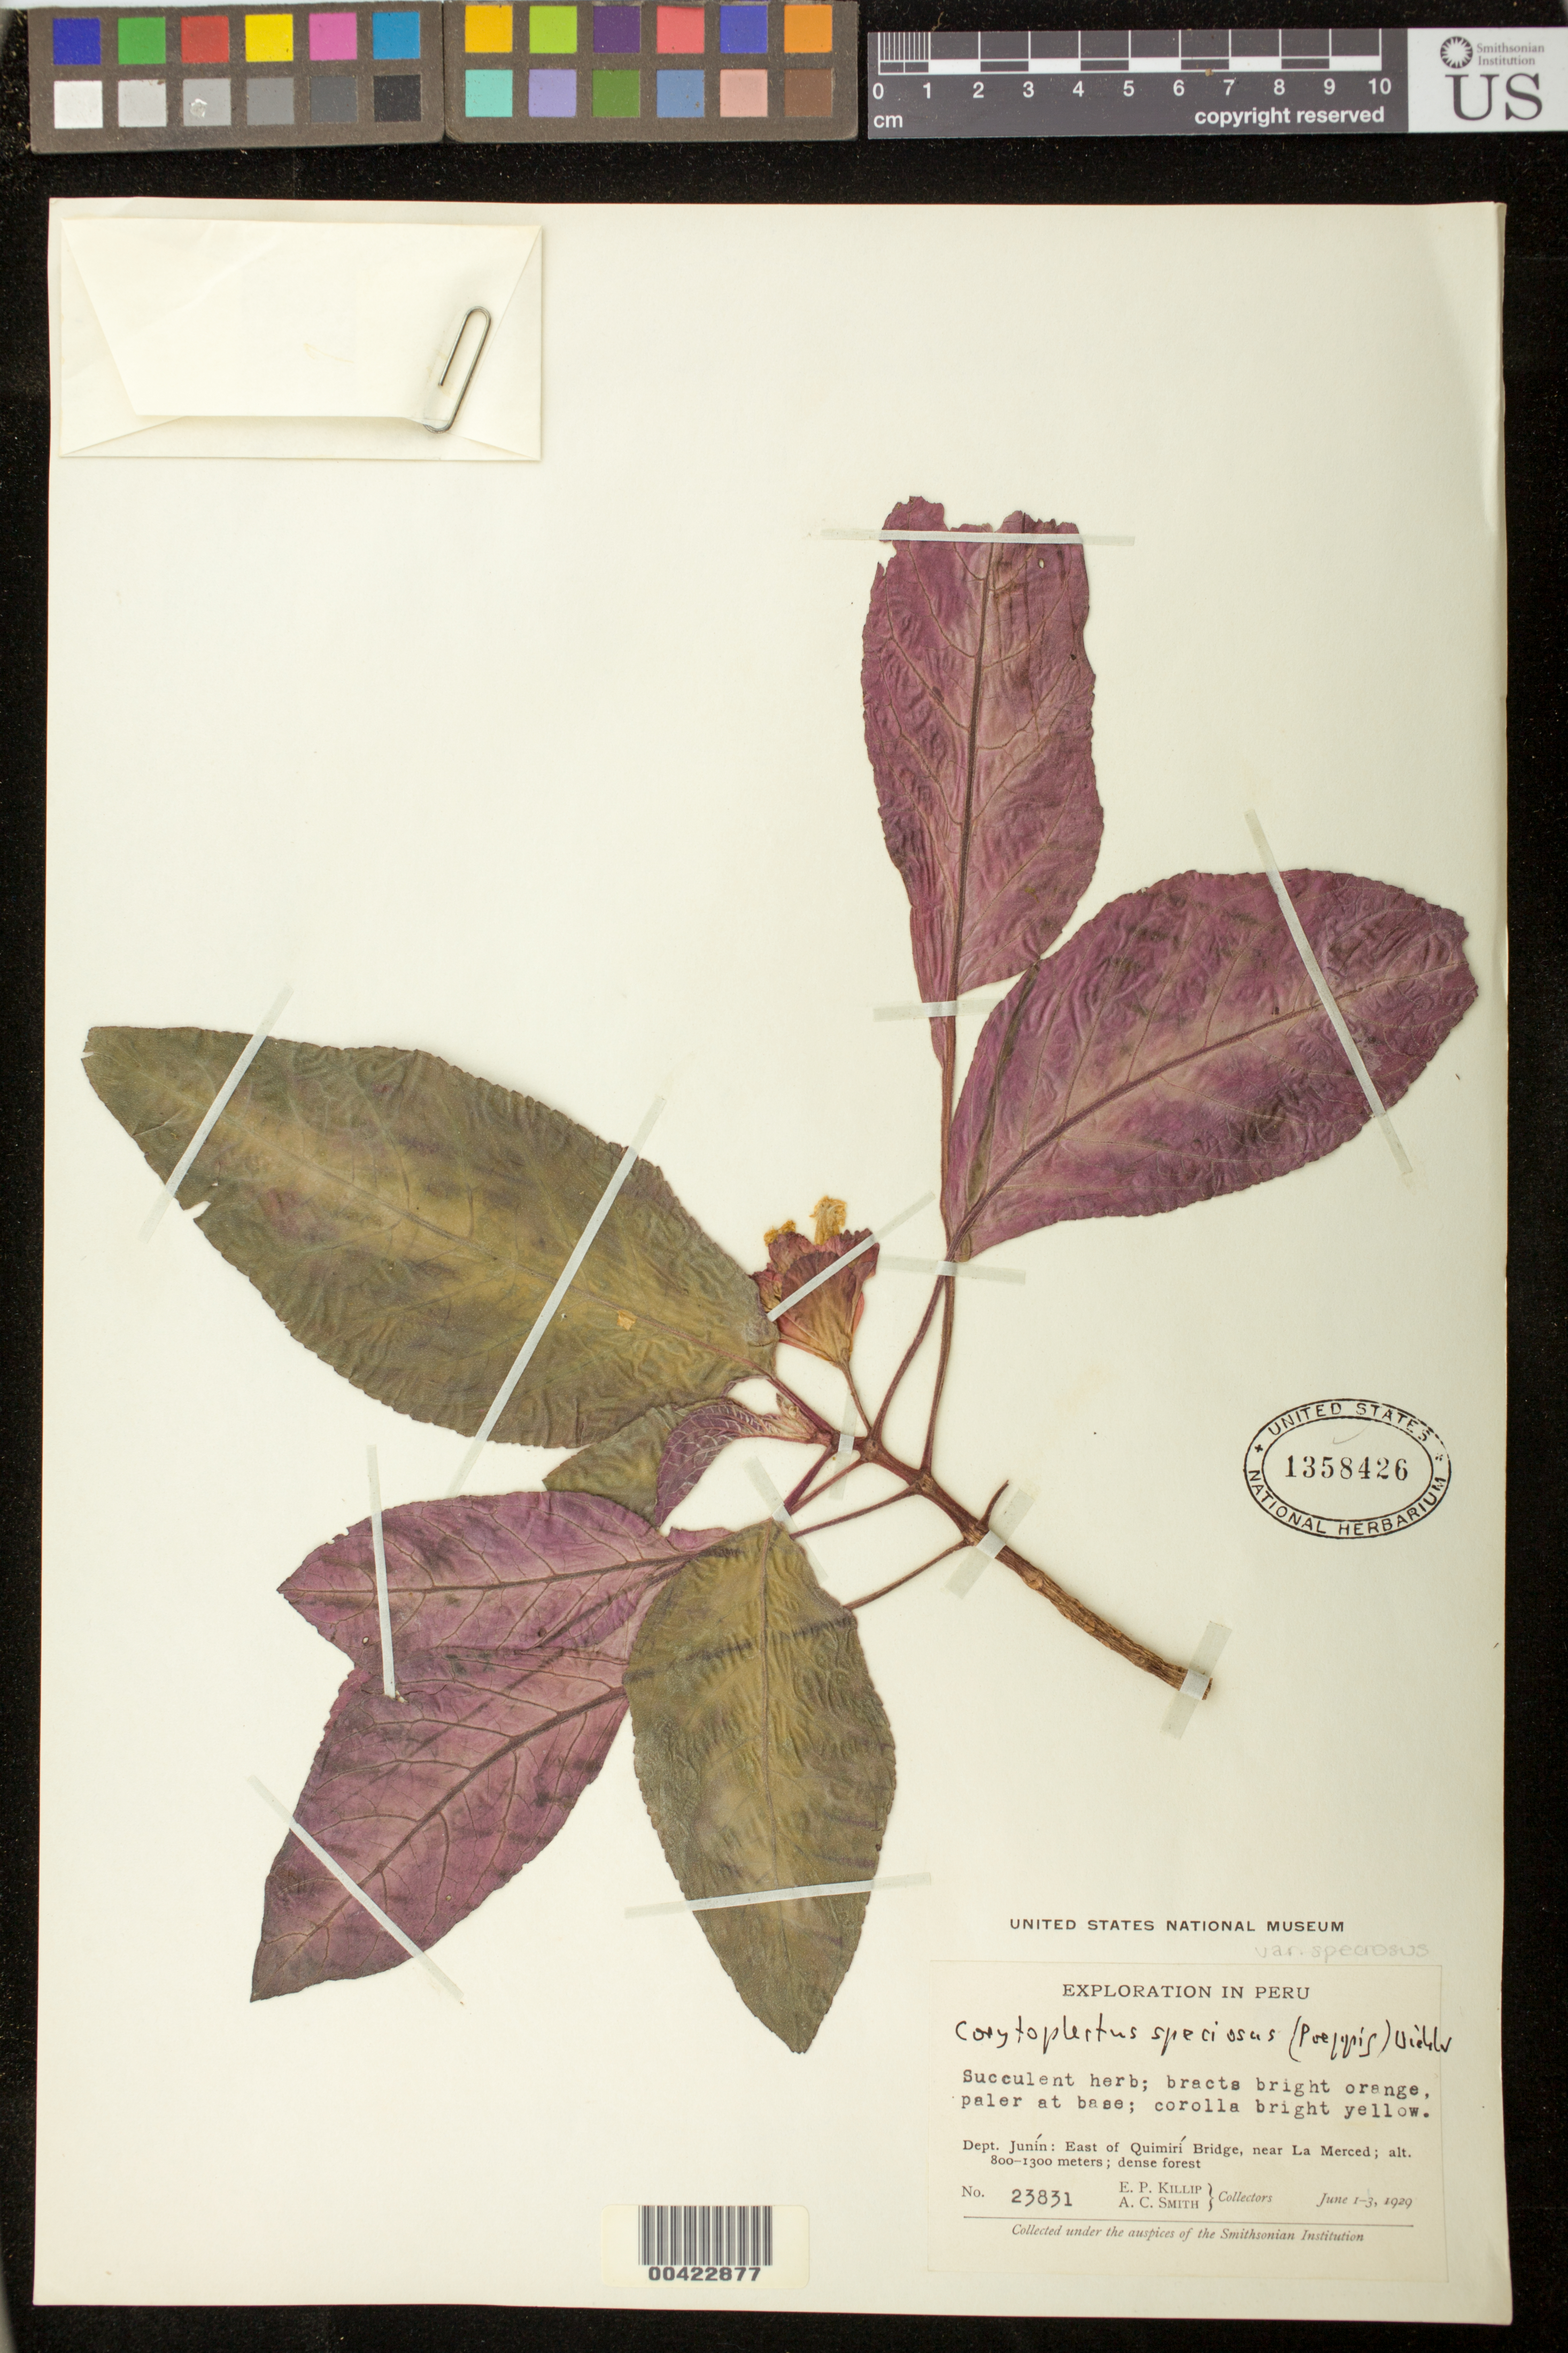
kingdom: Plantae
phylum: Tracheophyta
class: Magnoliopsida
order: Lamiales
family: Gesneriaceae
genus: Corytoplectus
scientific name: Corytoplectus speciosus var. speciosus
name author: (Poepp.) Wiehler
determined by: Skog, Laurence E.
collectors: E. P. Killip & A. C. Smith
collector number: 23831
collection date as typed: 1-3 Jun 1929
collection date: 1929-06-01/1929-06-03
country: Peru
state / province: Junín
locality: E of Quimirí Bridge, near La Merced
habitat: Dense forest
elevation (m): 800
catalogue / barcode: US 1358426